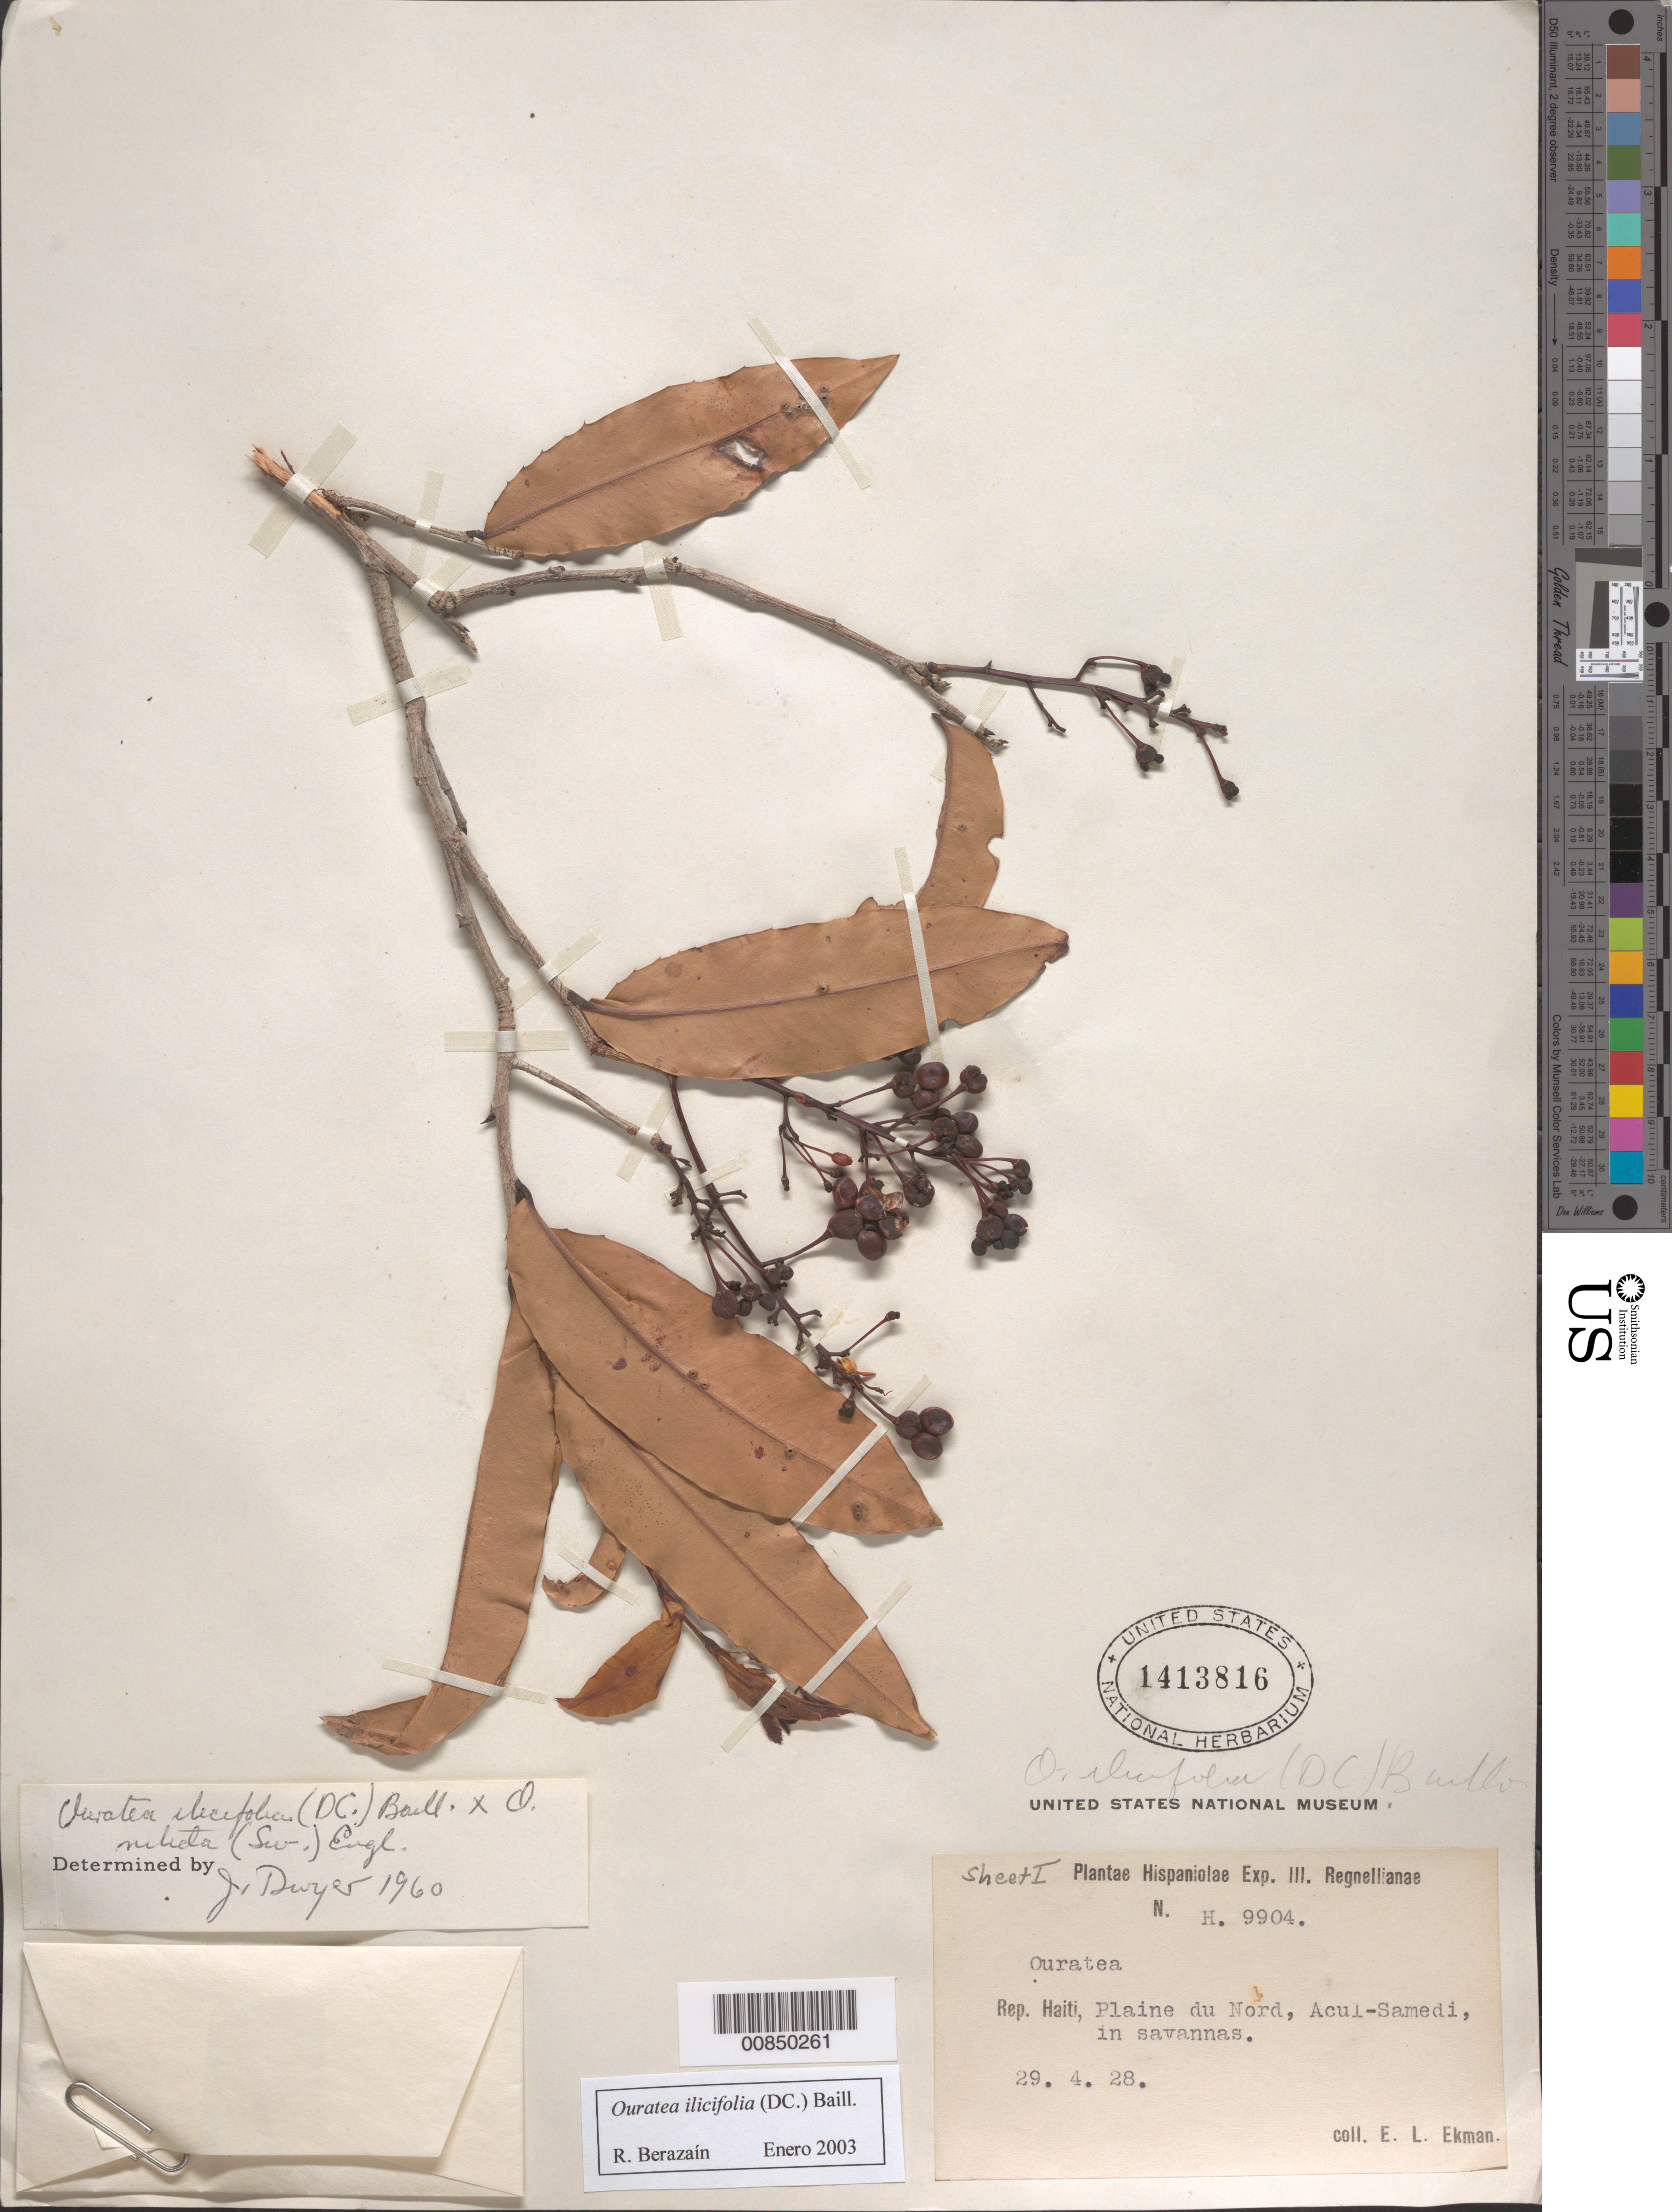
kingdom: Plantae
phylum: Tracheophyta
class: Magnoliopsida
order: Malpighiales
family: Ochnaceae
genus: Ouratea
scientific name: Ouratea ilicifolia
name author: (DC.) Baill.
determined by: Berazaín, R.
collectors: E. L. Ekman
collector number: H 9904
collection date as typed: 29 Apr 1928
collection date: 1928-04-29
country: Haiti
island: Hispaniola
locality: Plaine du Nord, Acul-Samedi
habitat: In savannas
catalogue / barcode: US 1413816